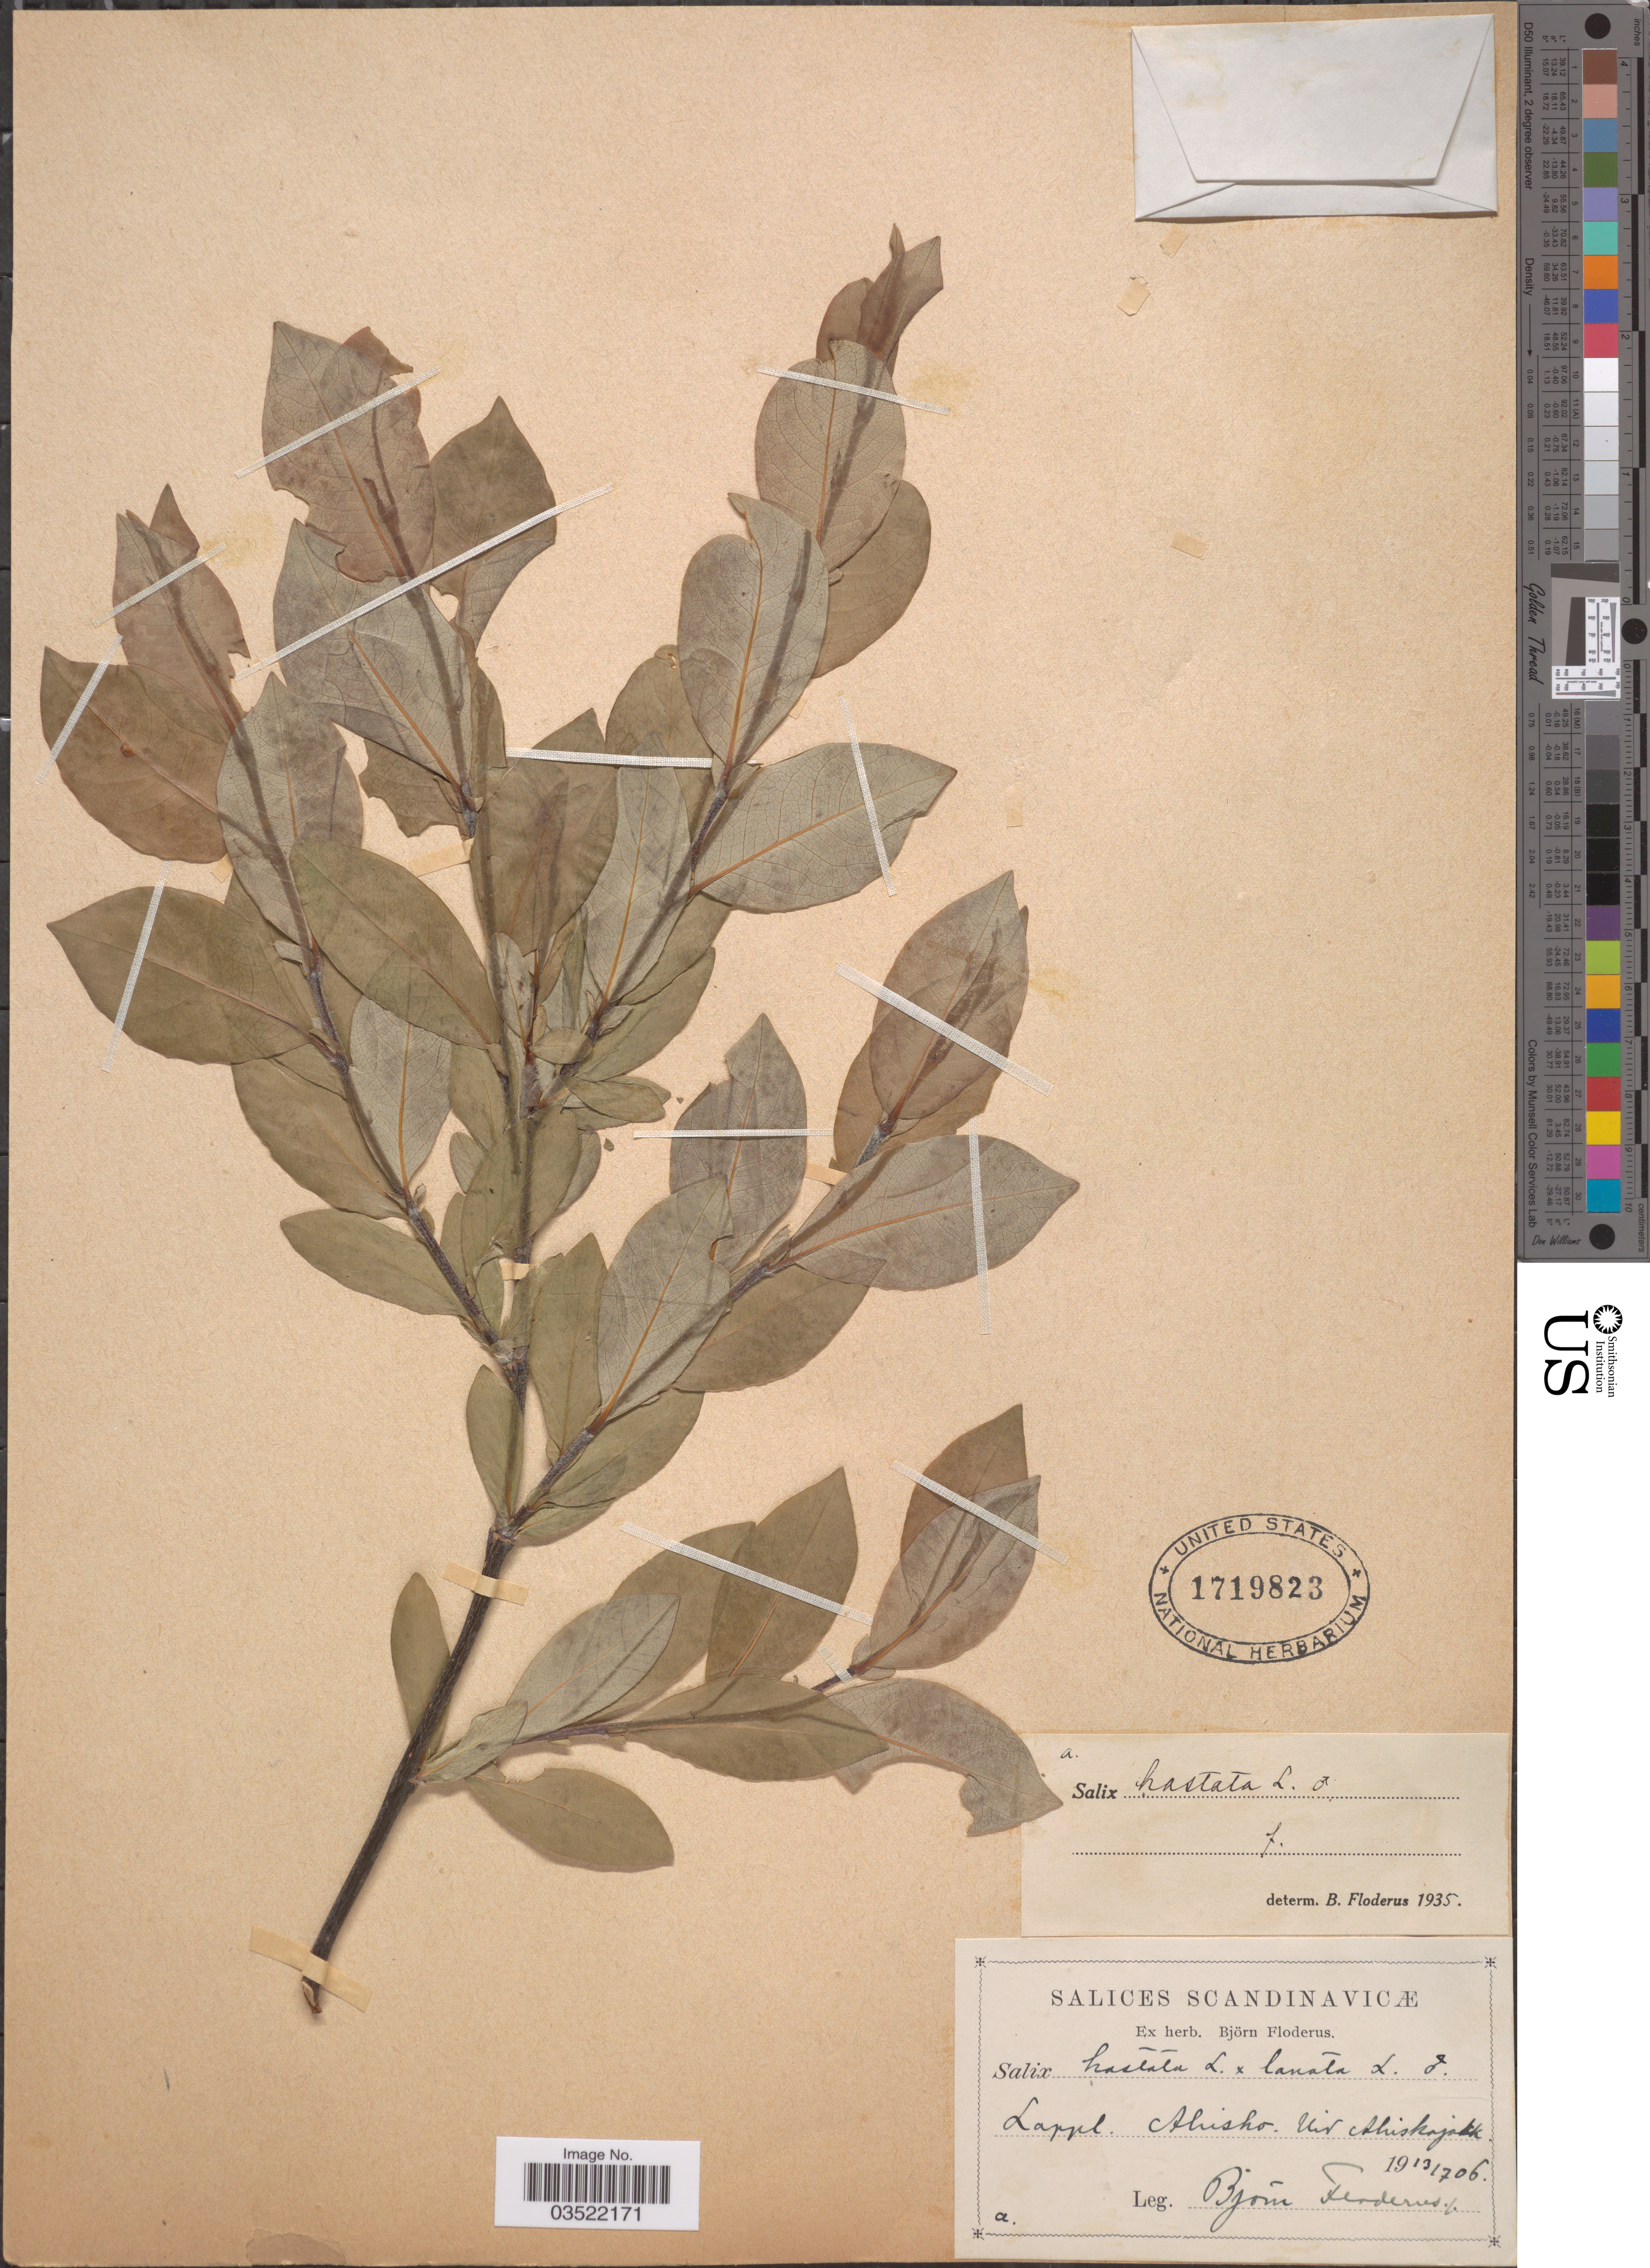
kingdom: Plantae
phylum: Tracheophyta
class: Magnoliopsida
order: Malpighiales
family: Salicaceae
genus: Salix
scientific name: Salix hastata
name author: L.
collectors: B. G. O. Floderus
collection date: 1906-07-13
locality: Scandinavicæ. Lappl. Ahisho. Uiv Ahiskajakk. [interpreted]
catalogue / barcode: US 1719823